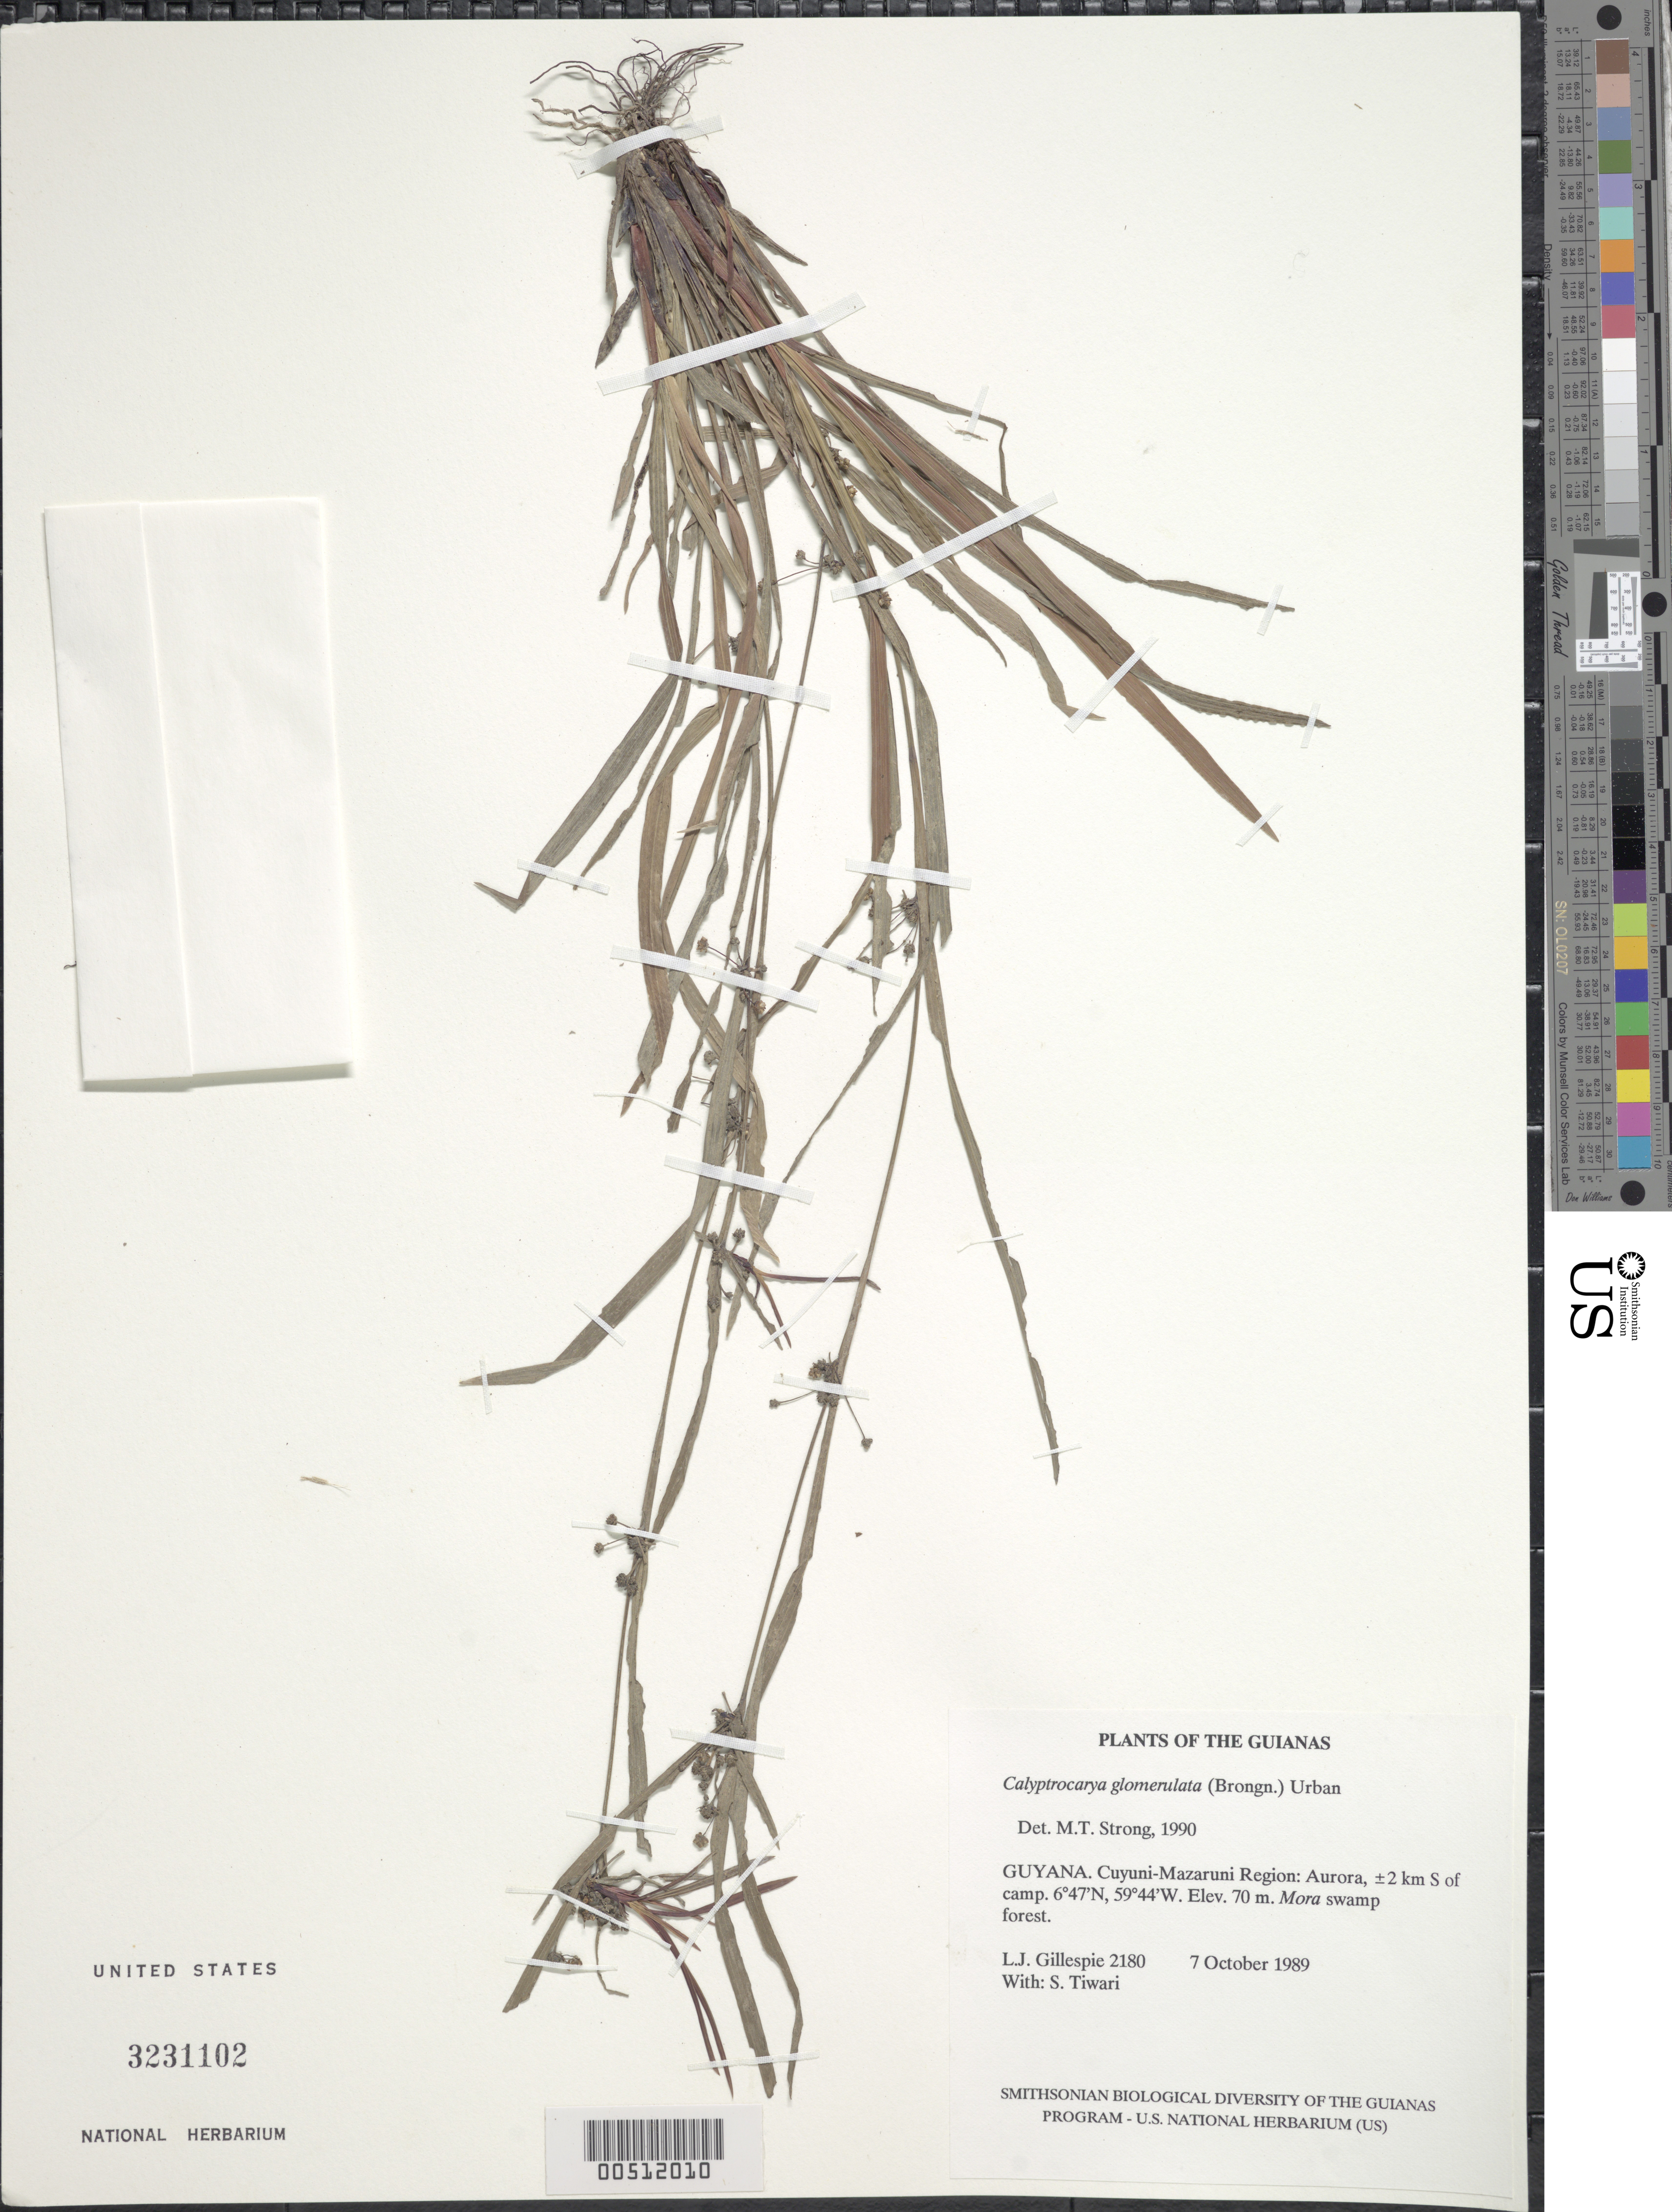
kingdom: Plantae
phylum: Tracheophyta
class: Liliopsida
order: Poales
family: Cyperaceae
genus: Calyptrocarya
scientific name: Calyptrocarya glomerulata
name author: (Brongn.) Urb.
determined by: Strong, M. T., (US), Smithsonian Institution - National Museum of Natural History (UNITED STATES)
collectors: L. J. Gillespie & S. Tiwari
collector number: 2180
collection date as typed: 7 October 1989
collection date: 1989-10-07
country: Guyana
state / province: Cuyuni-Mazaruni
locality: Aurora, ±2 km S of camp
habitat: Mora swamp forest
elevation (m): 70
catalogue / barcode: US 3231102